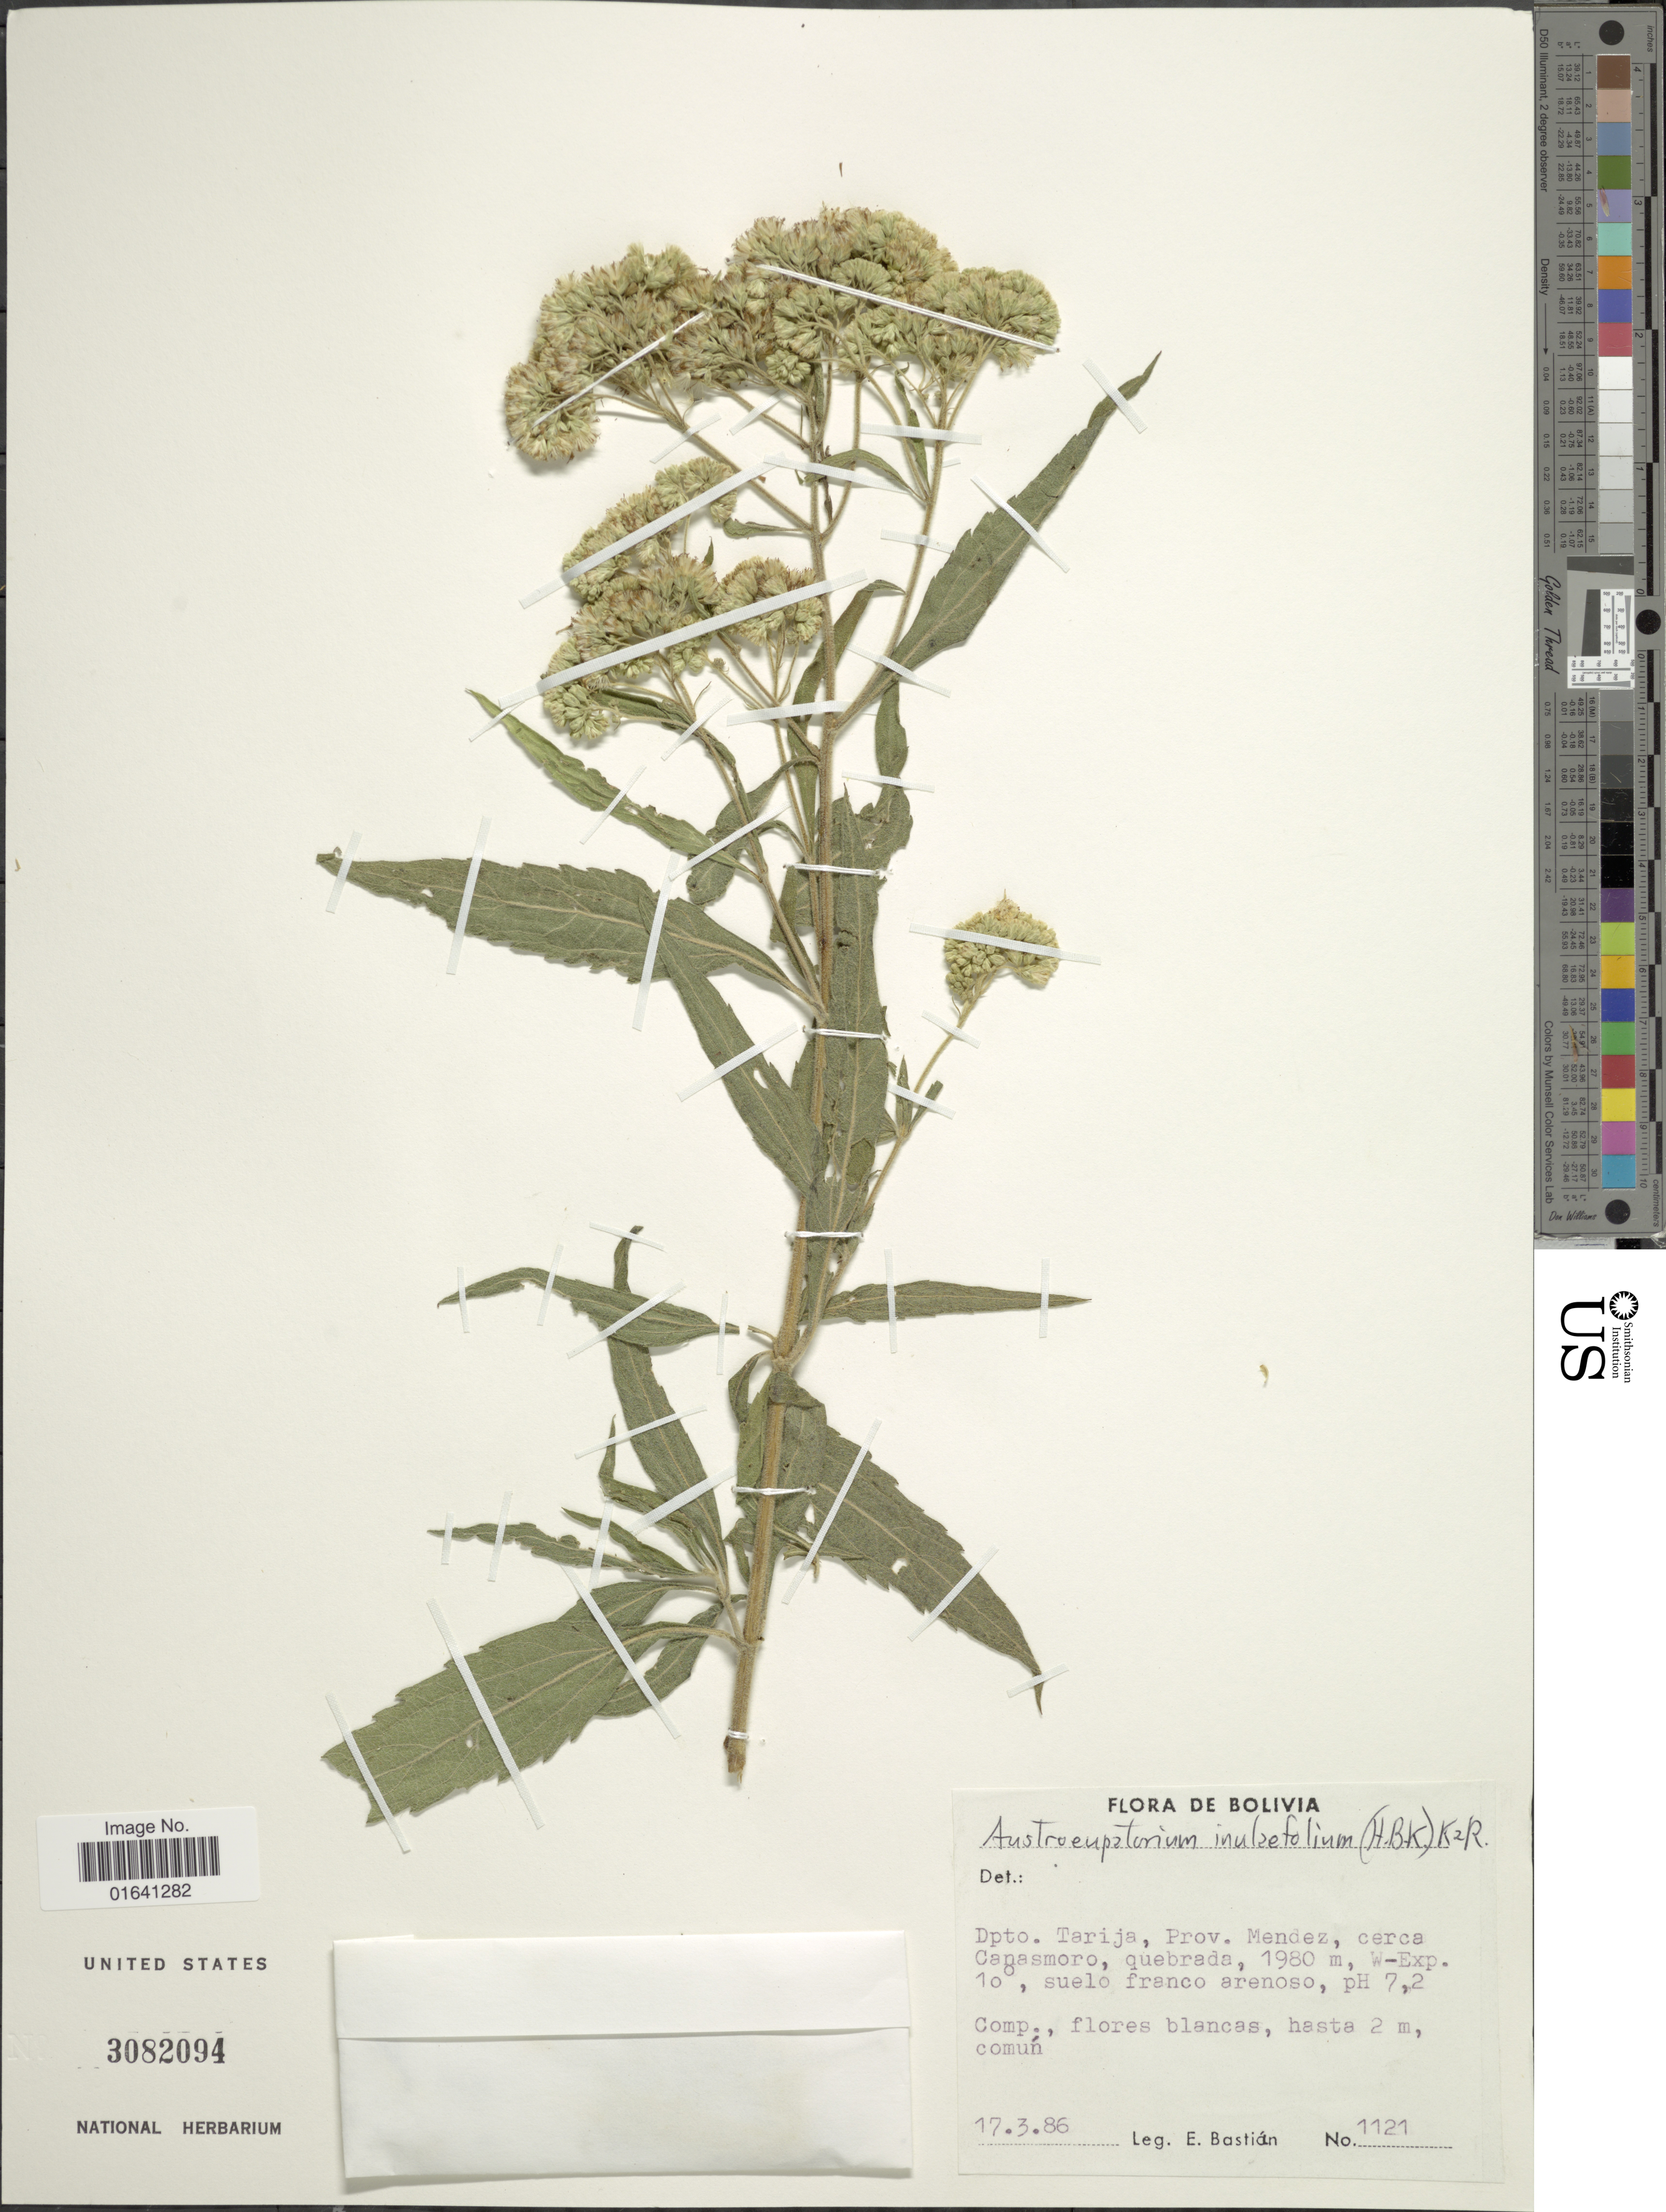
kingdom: Plantae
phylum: Tracheophyta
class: Magnoliopsida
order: Asterales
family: Asteraceae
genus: Austroeupatorium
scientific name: Austroeupatorium inulaefolium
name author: (Kunth) R.M. King & H. Rob.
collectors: E. Bastian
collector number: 1121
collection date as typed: Transcribed d/m/y: 17/3/86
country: Bolivia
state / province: Tarija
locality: Dpto Tarija, Prov. Mendez, cerca Canasmoro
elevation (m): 1980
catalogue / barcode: US 3082094